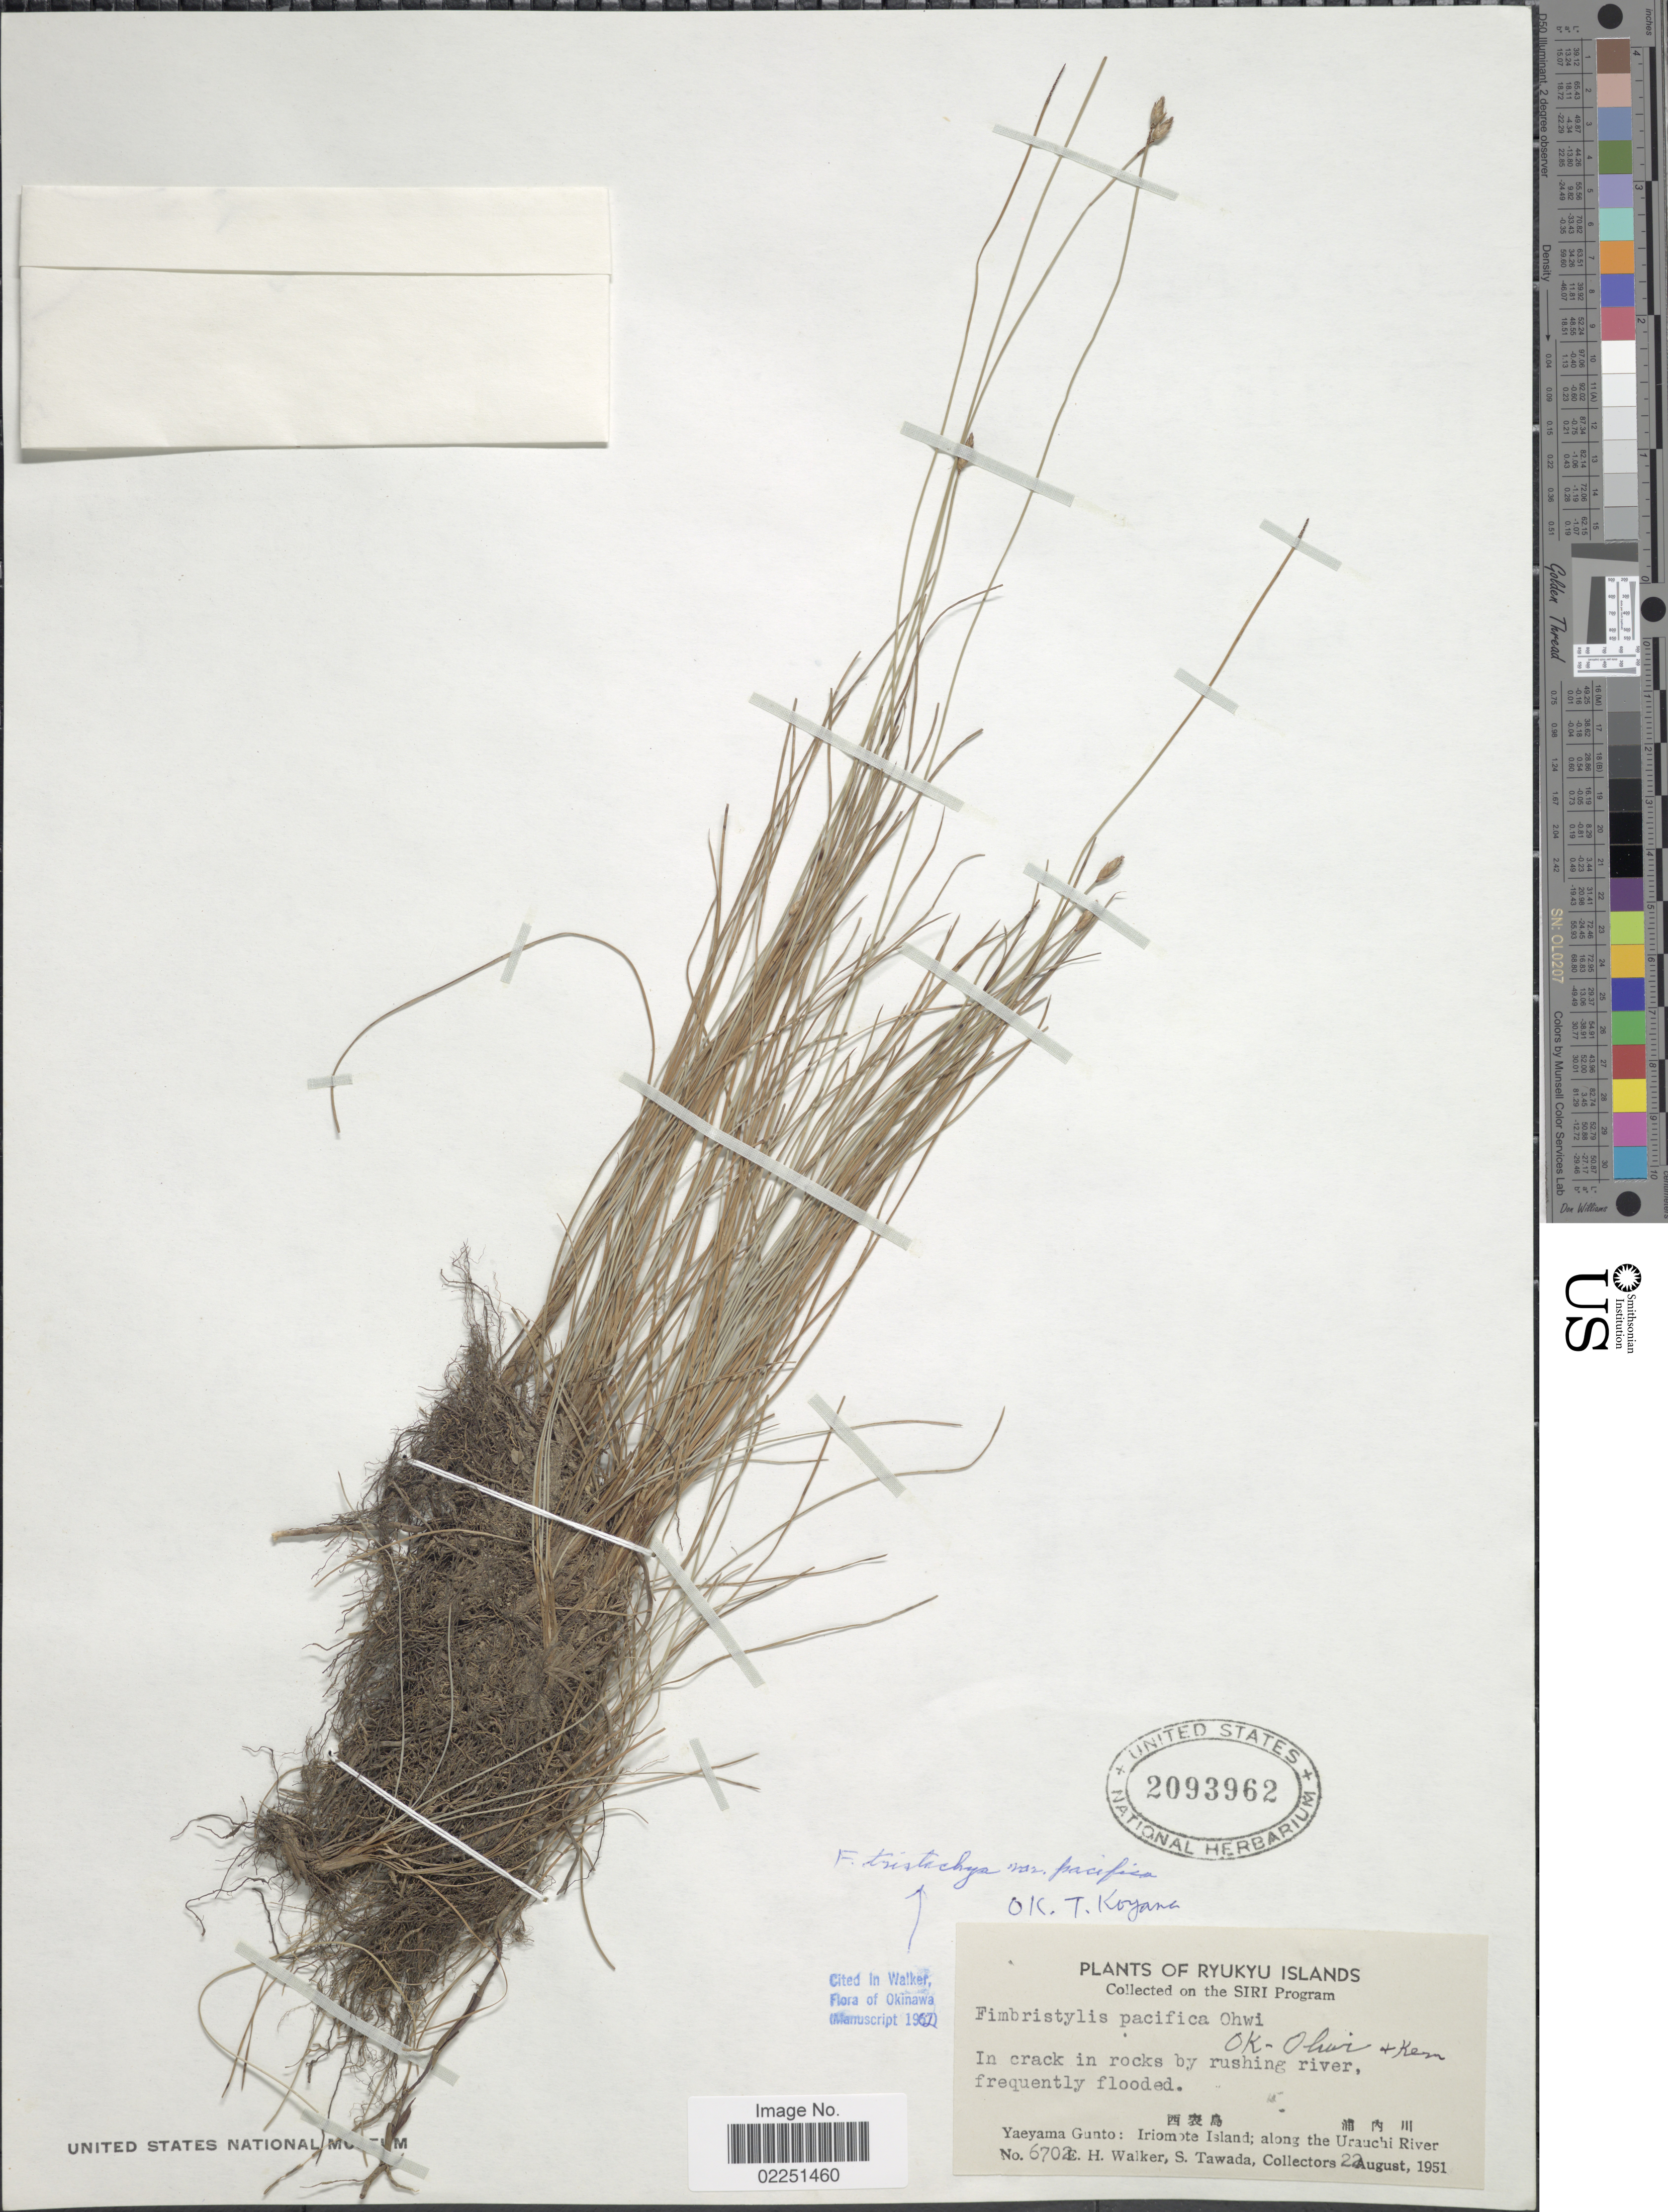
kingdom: Plantae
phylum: Tracheophyta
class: Liliopsida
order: Poales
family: Cyperaceae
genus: Fimbristylis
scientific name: Fimbristylis tristachya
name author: R. Br.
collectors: E. H. Walker & S. Tawada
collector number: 6702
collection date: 1951-08-22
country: Japan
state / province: Okinawa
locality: Ryukyu Islands, Yaeyama Gunto: Iriomote Island; along the Urauchi River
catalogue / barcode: US 2093962